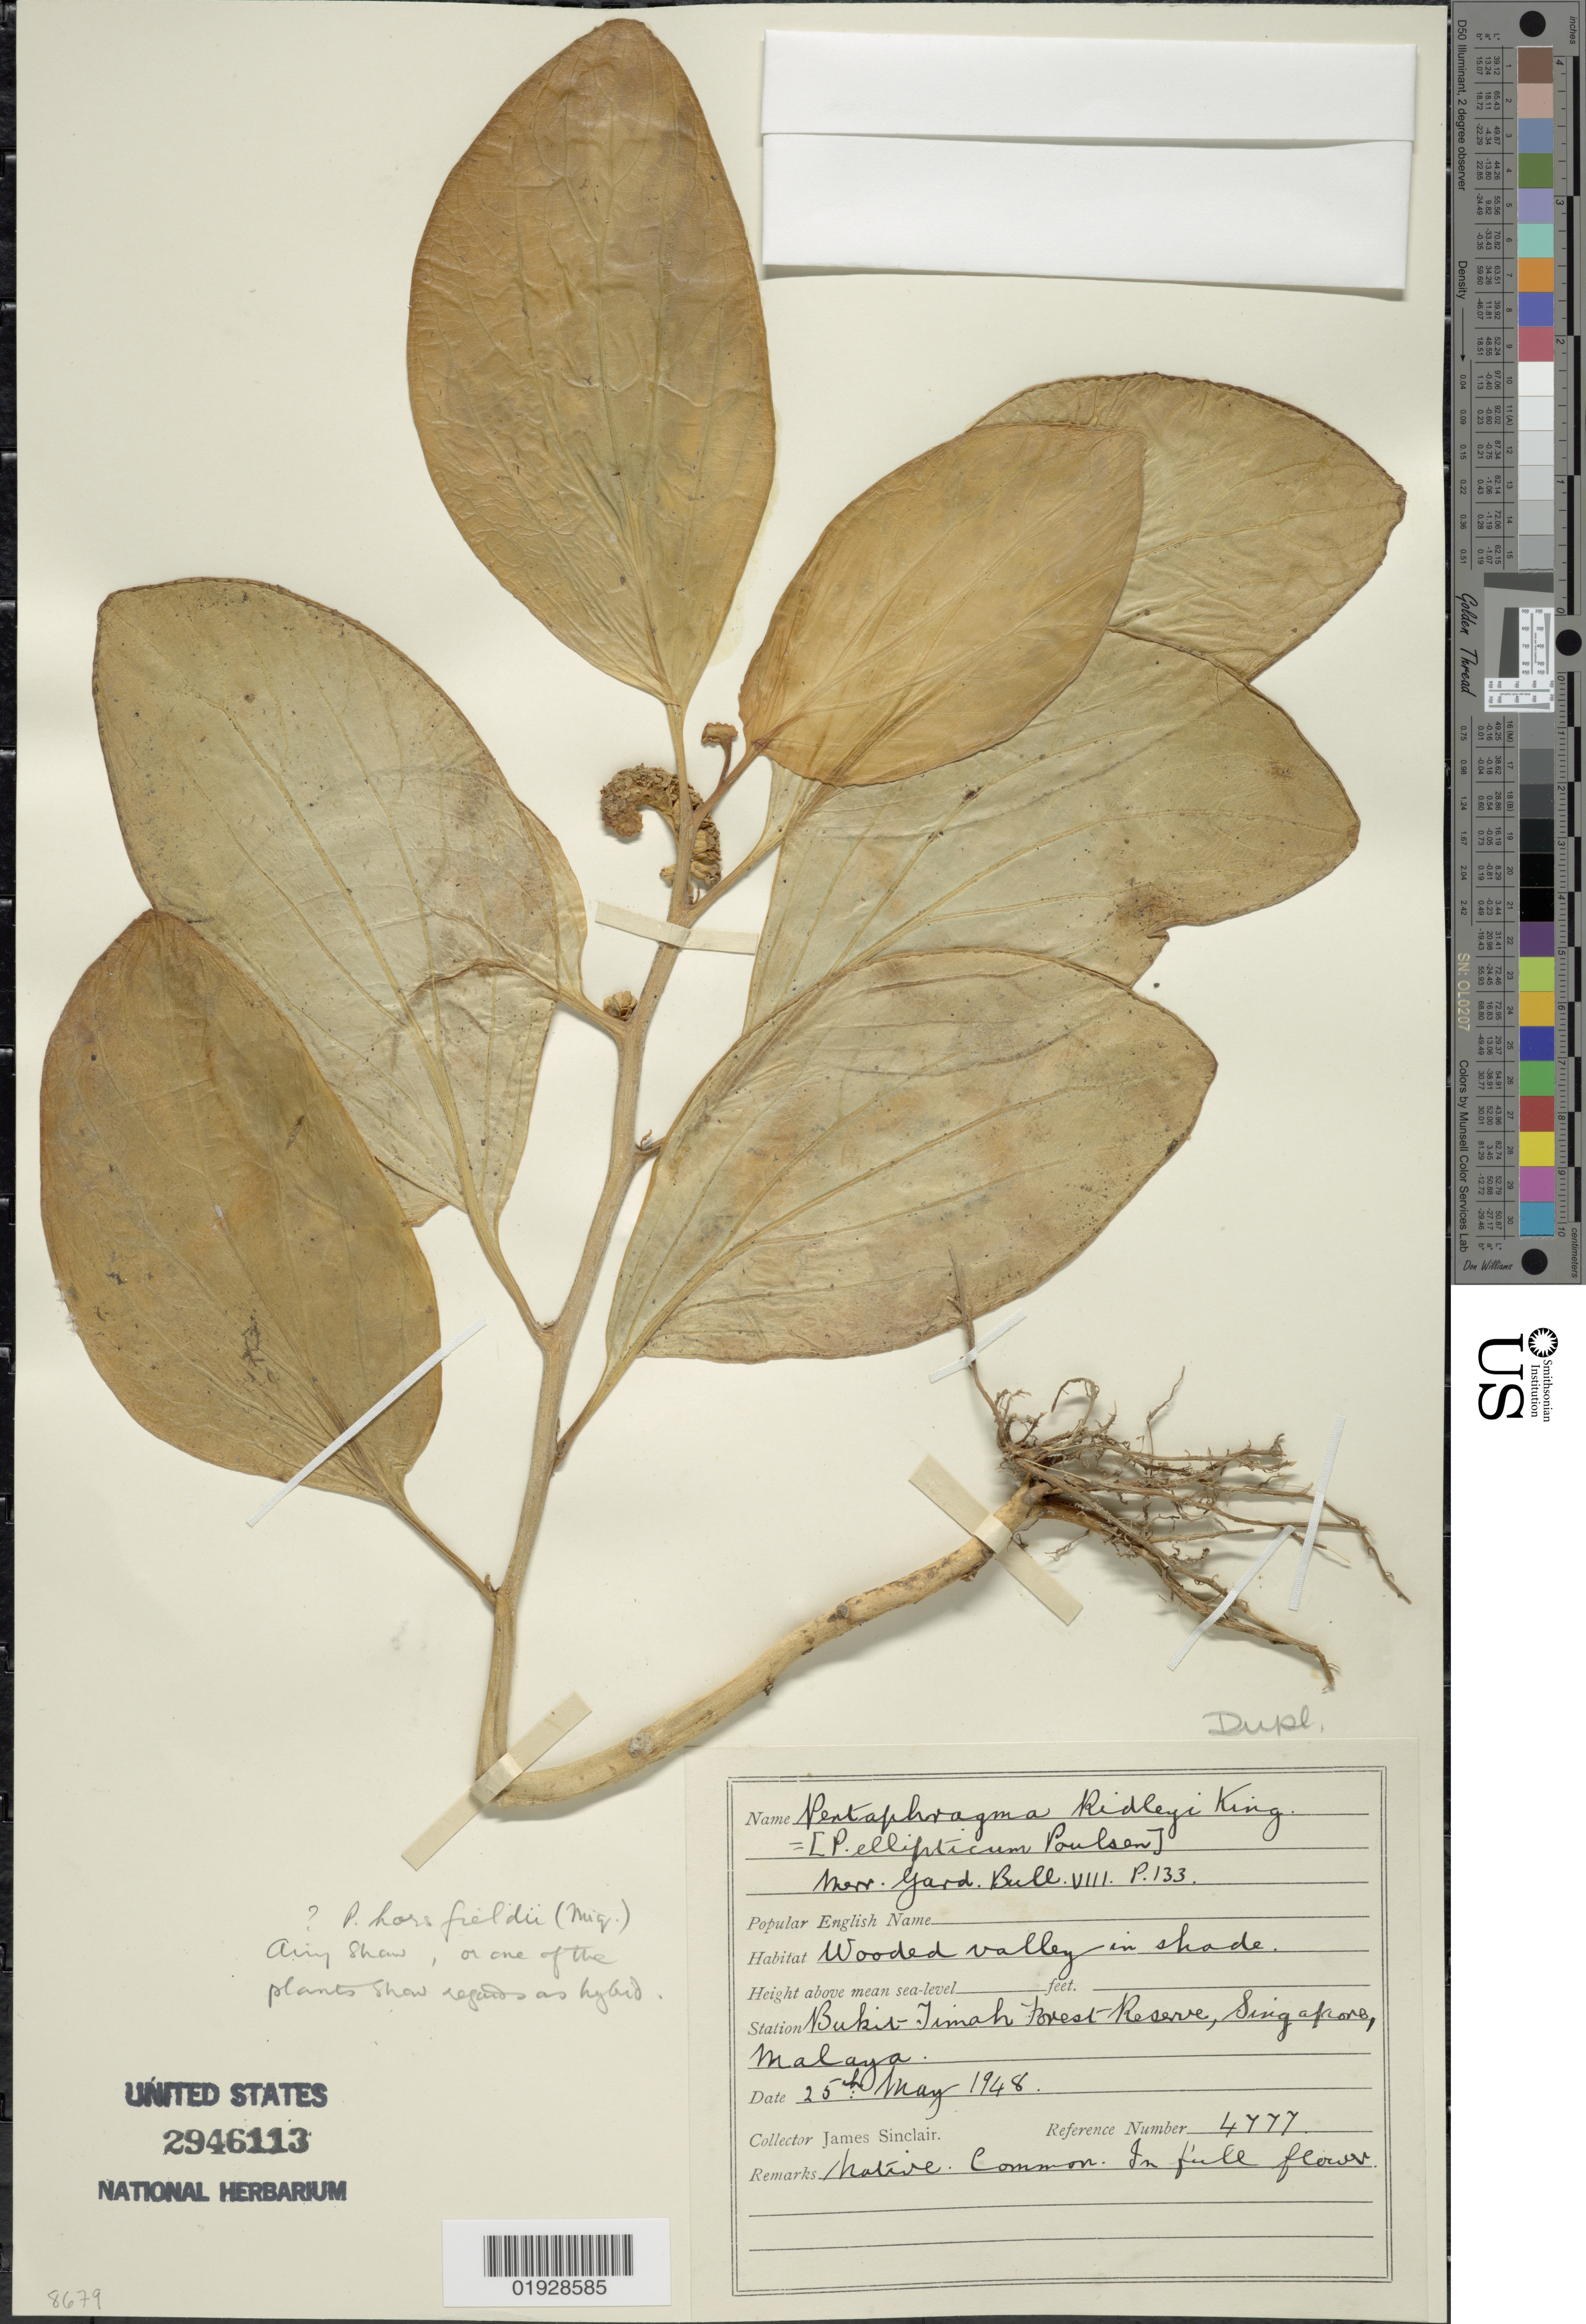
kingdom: Plantae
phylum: Tracheophyta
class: Magnoliopsida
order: Asterales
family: Pentaphragmataceae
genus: Pentaphragma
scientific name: Pentaphragma horsfieldii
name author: (Miq.) Airy Shaw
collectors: J. Sinclair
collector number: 4777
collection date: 1948-05-25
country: Singapore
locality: Bukit Timah Forest Reserve, Malaya.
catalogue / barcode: US 2946113